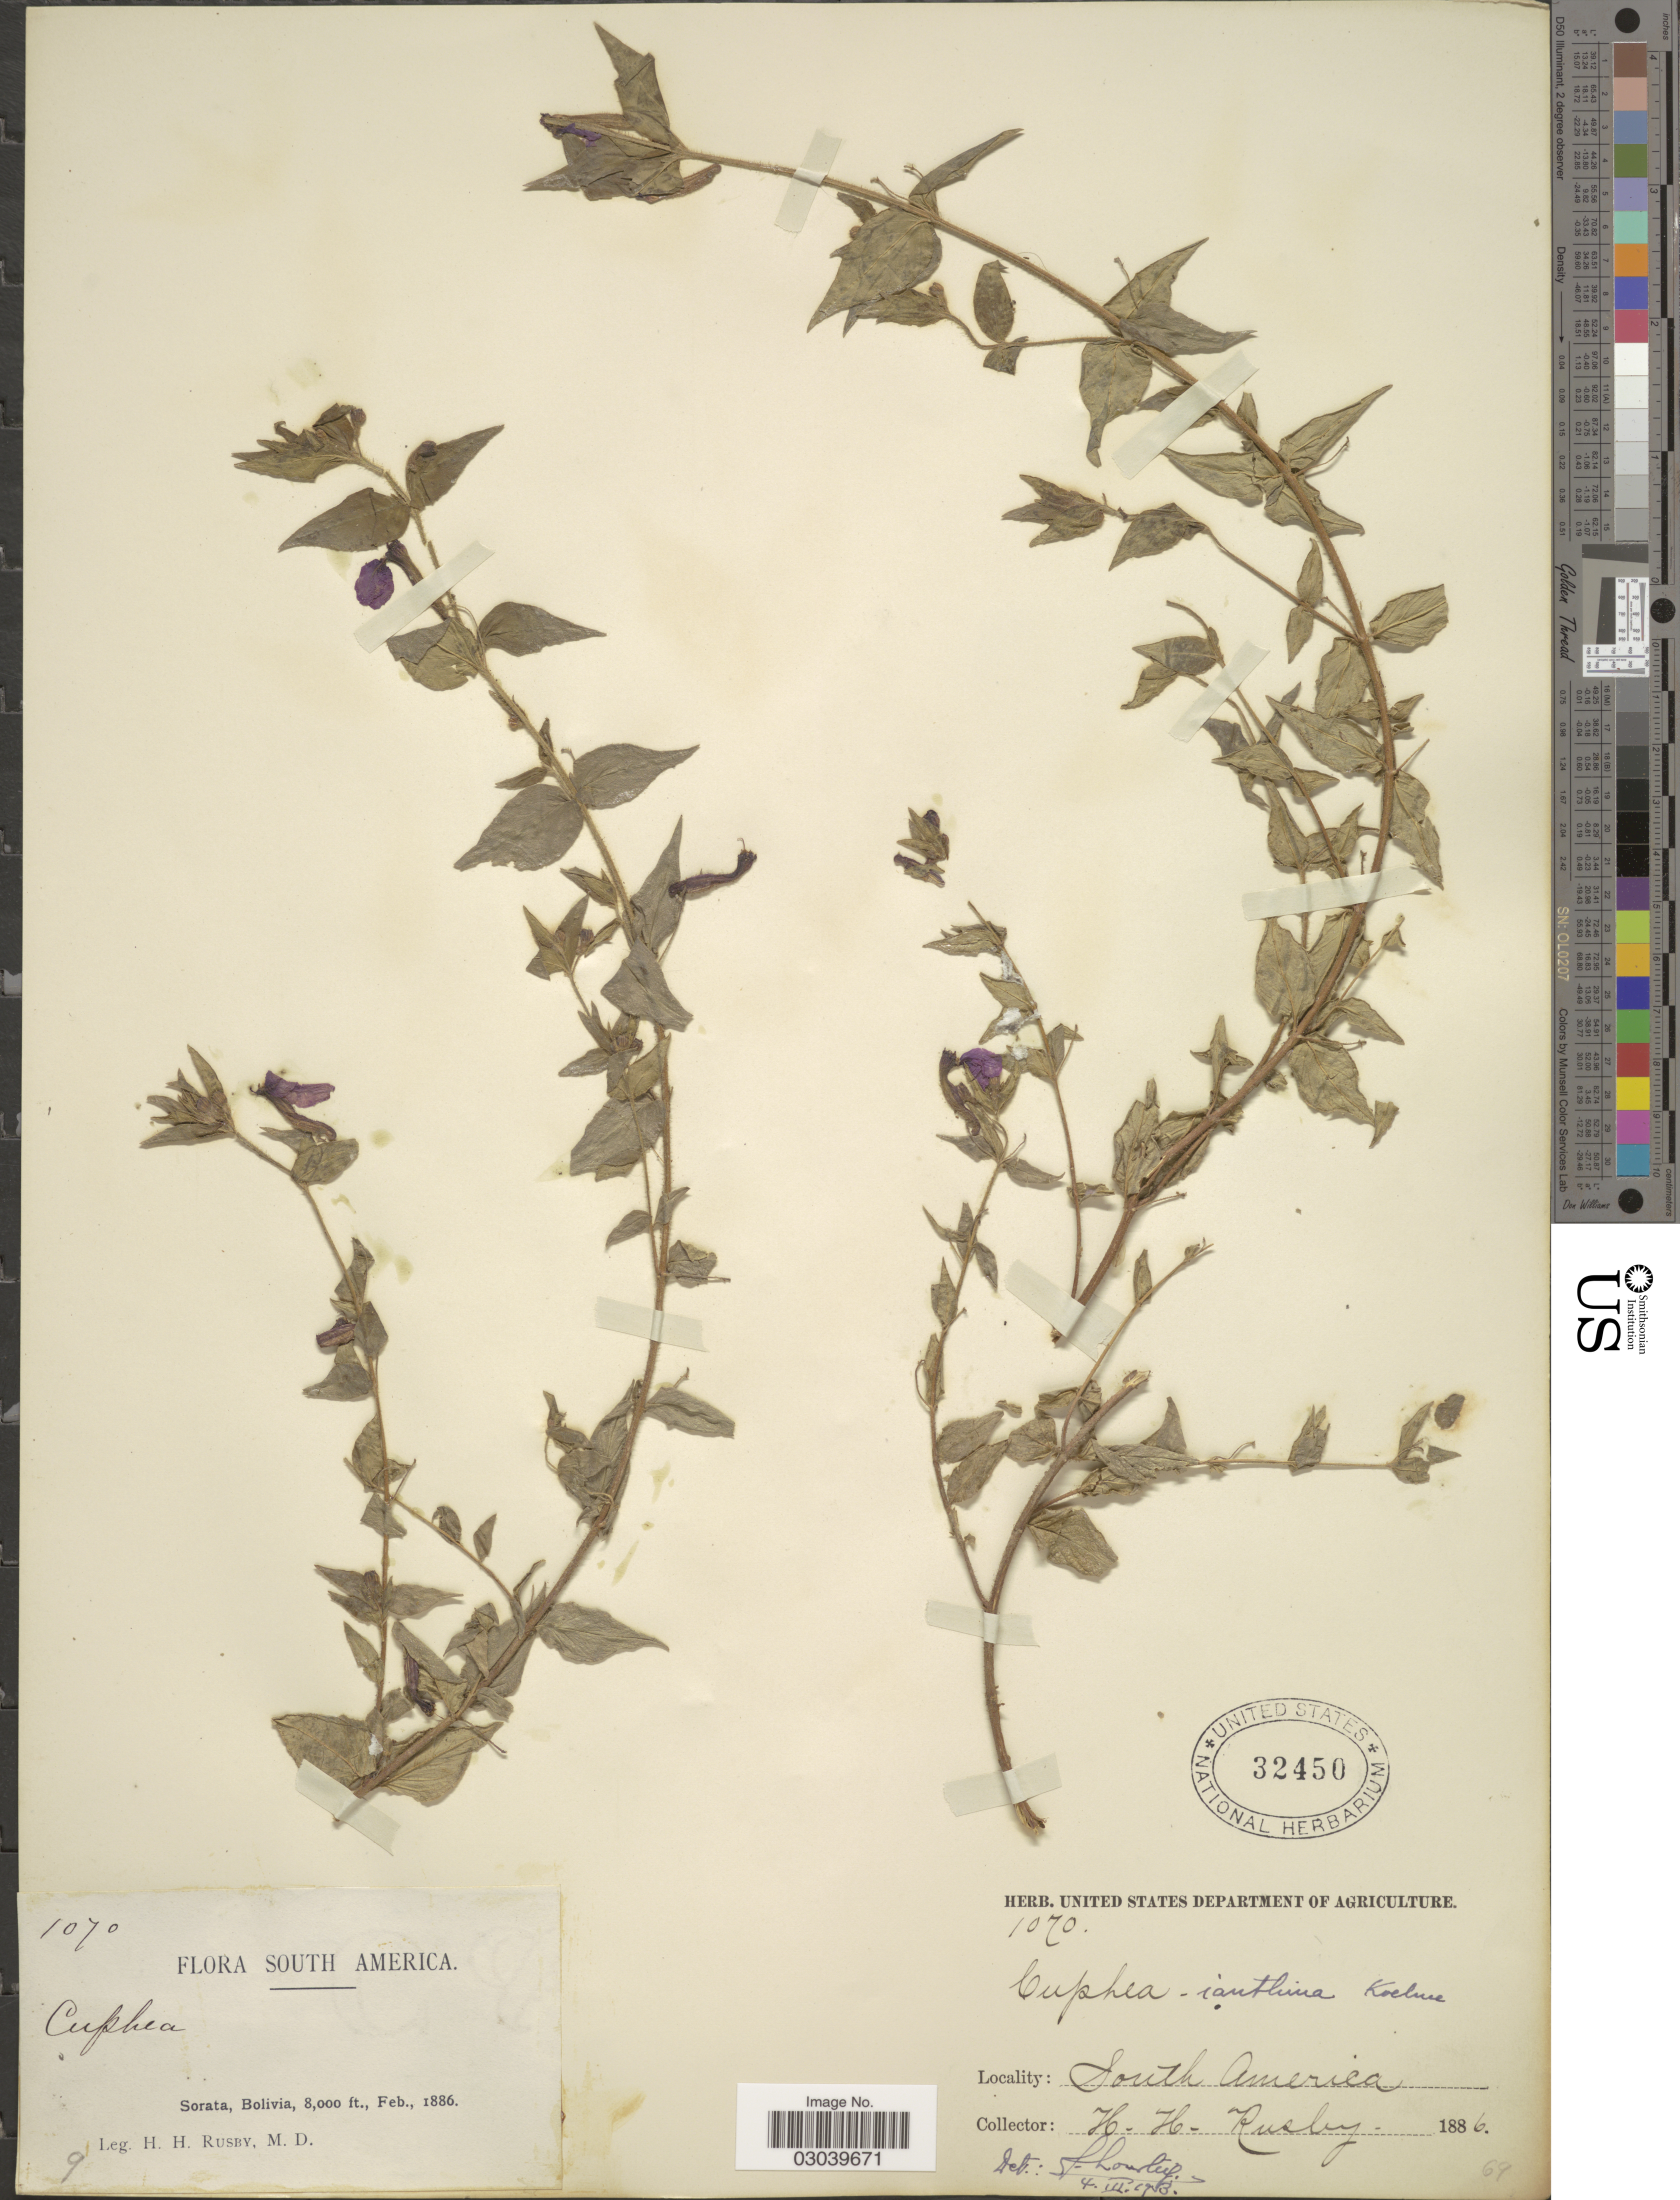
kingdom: Plantae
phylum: Tracheophyta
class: Magnoliopsida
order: Myrtales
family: Lythraceae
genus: Cuphea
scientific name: Cuphea ianthina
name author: Koehne in Mart.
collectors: H. H. Rusby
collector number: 1070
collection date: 1886-02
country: Bolivia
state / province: La Páz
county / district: Larecaja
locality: Sorata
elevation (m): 2438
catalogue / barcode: US 32450